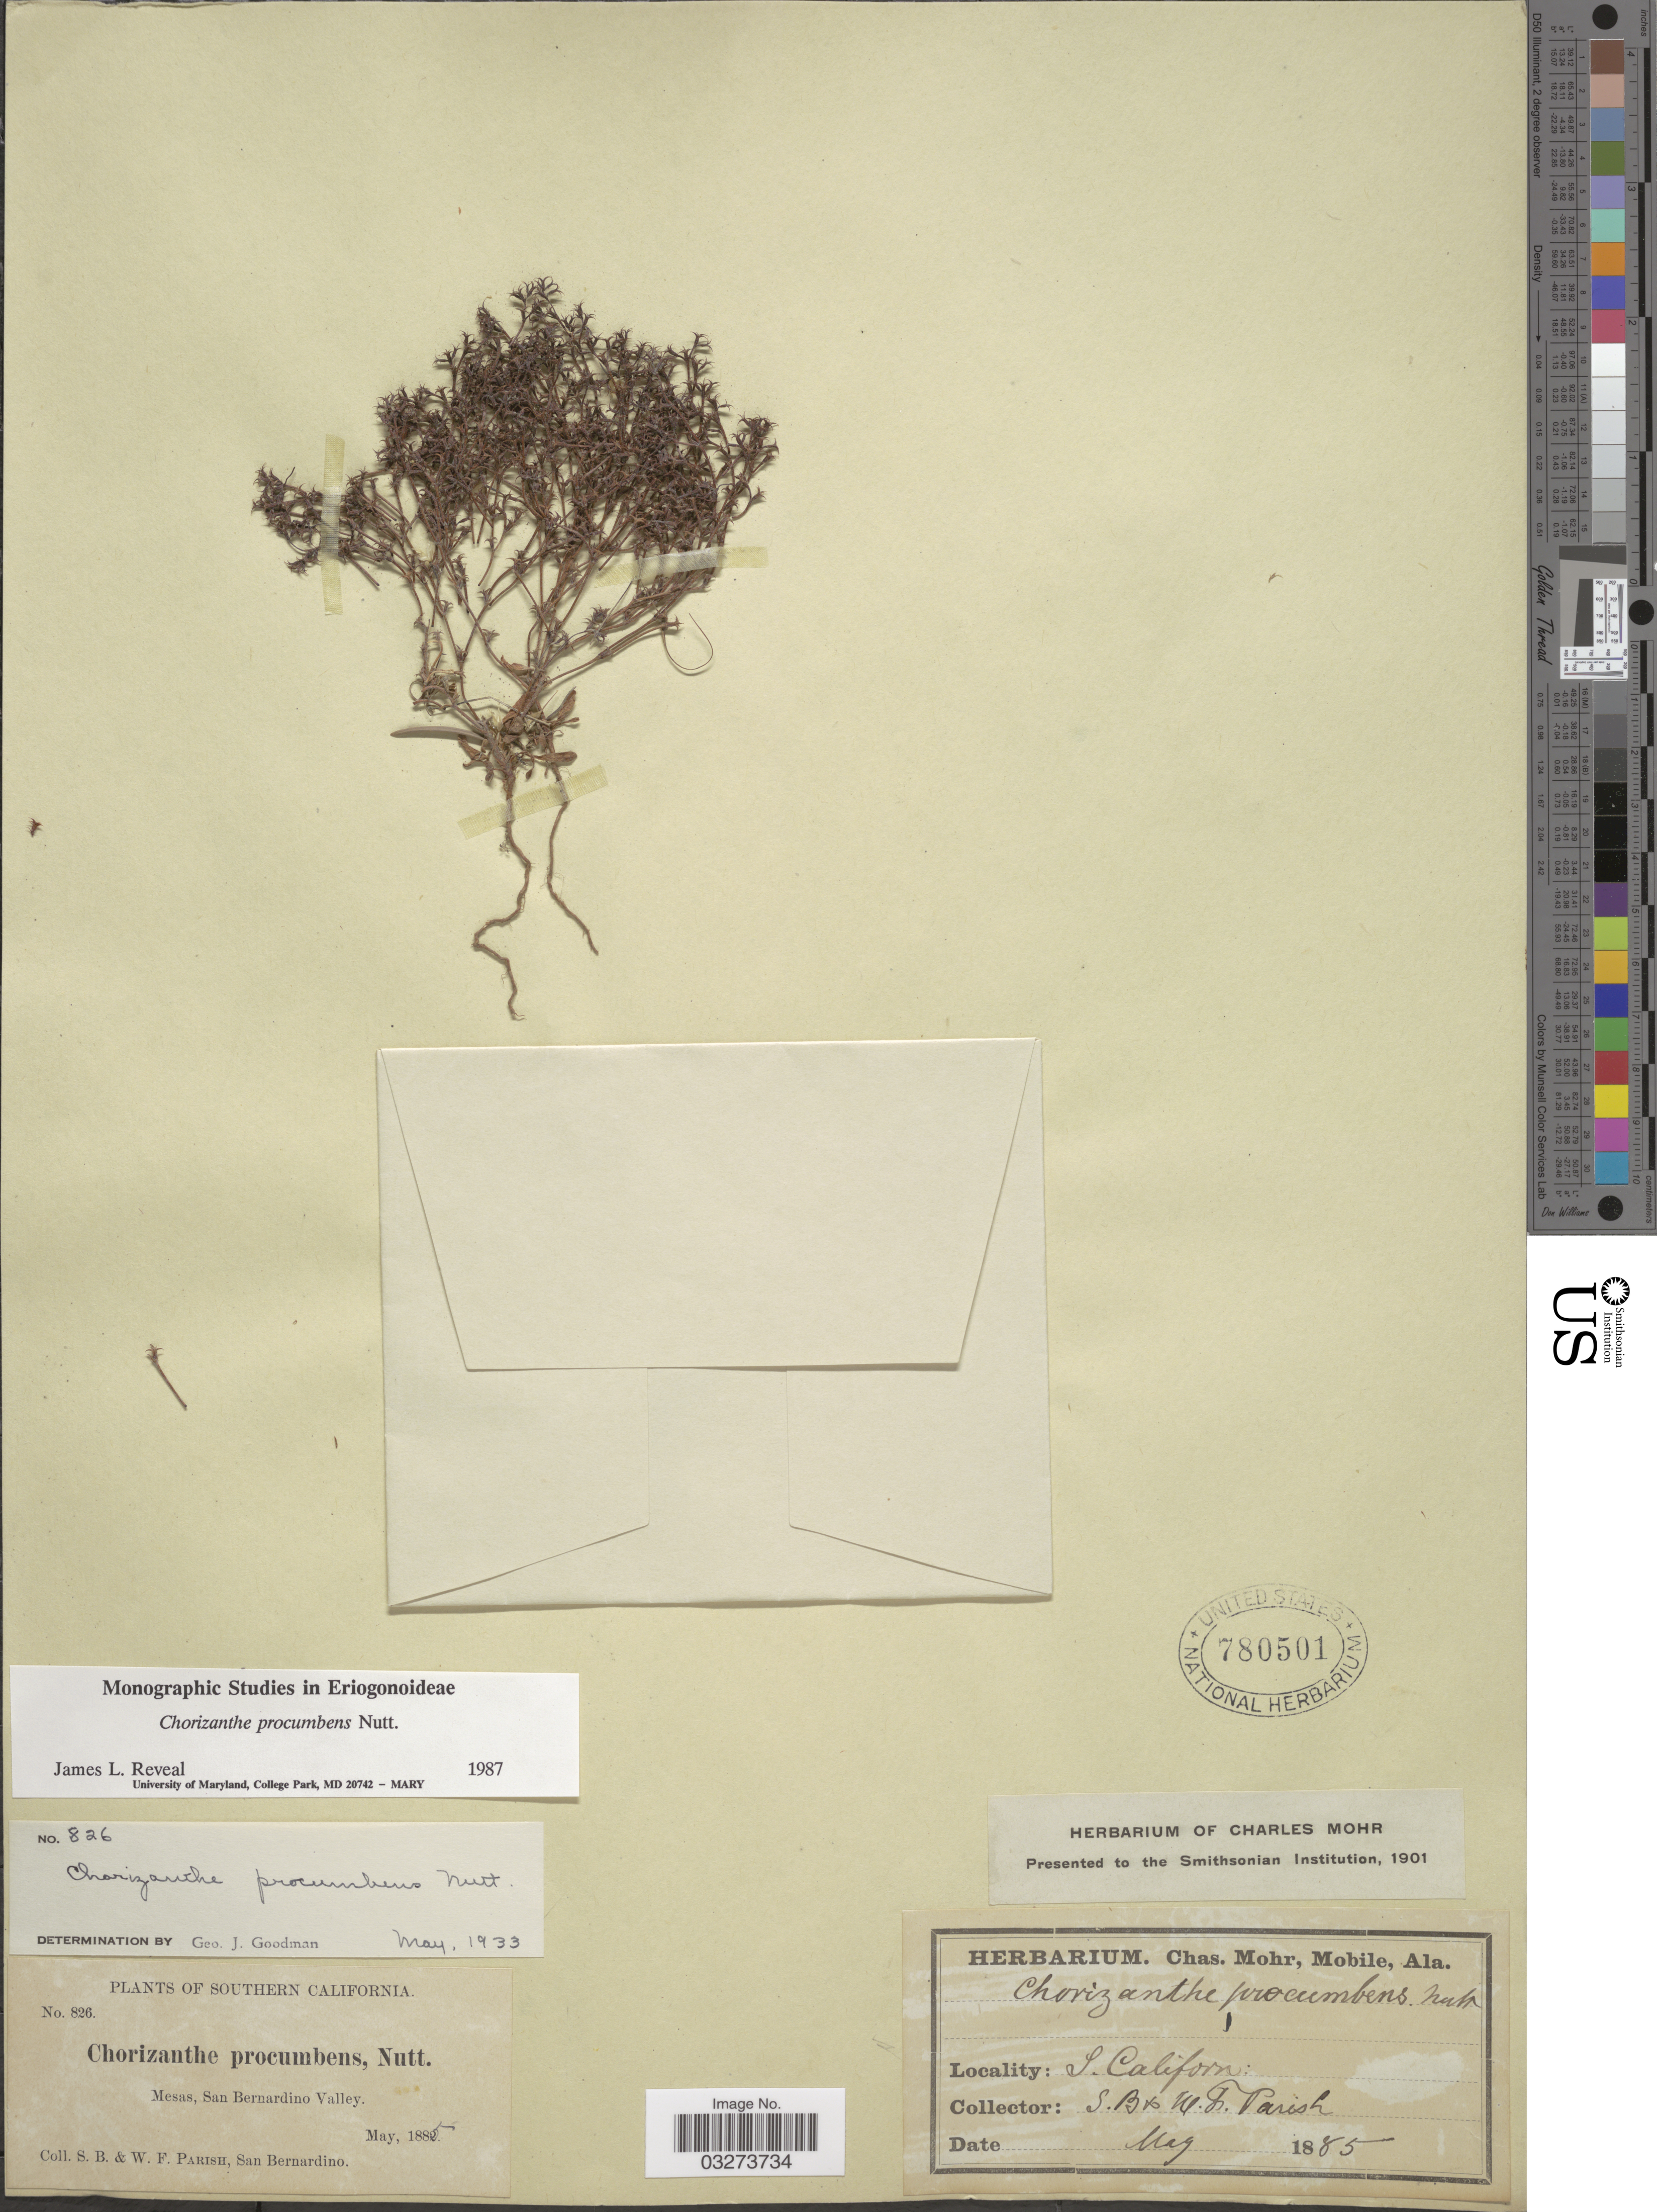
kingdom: Plantae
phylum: Tracheophyta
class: Magnoliopsida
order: Caryophyllales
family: Polygonaceae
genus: Chorizanthe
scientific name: Chorizanthe procumbens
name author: Nutt.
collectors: S. B. Parish & W. F. Parish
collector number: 826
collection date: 1885-05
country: United States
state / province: California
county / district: San Bernardino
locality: Southern California, Mesas, San Bernardino Valley.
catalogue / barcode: US 780501